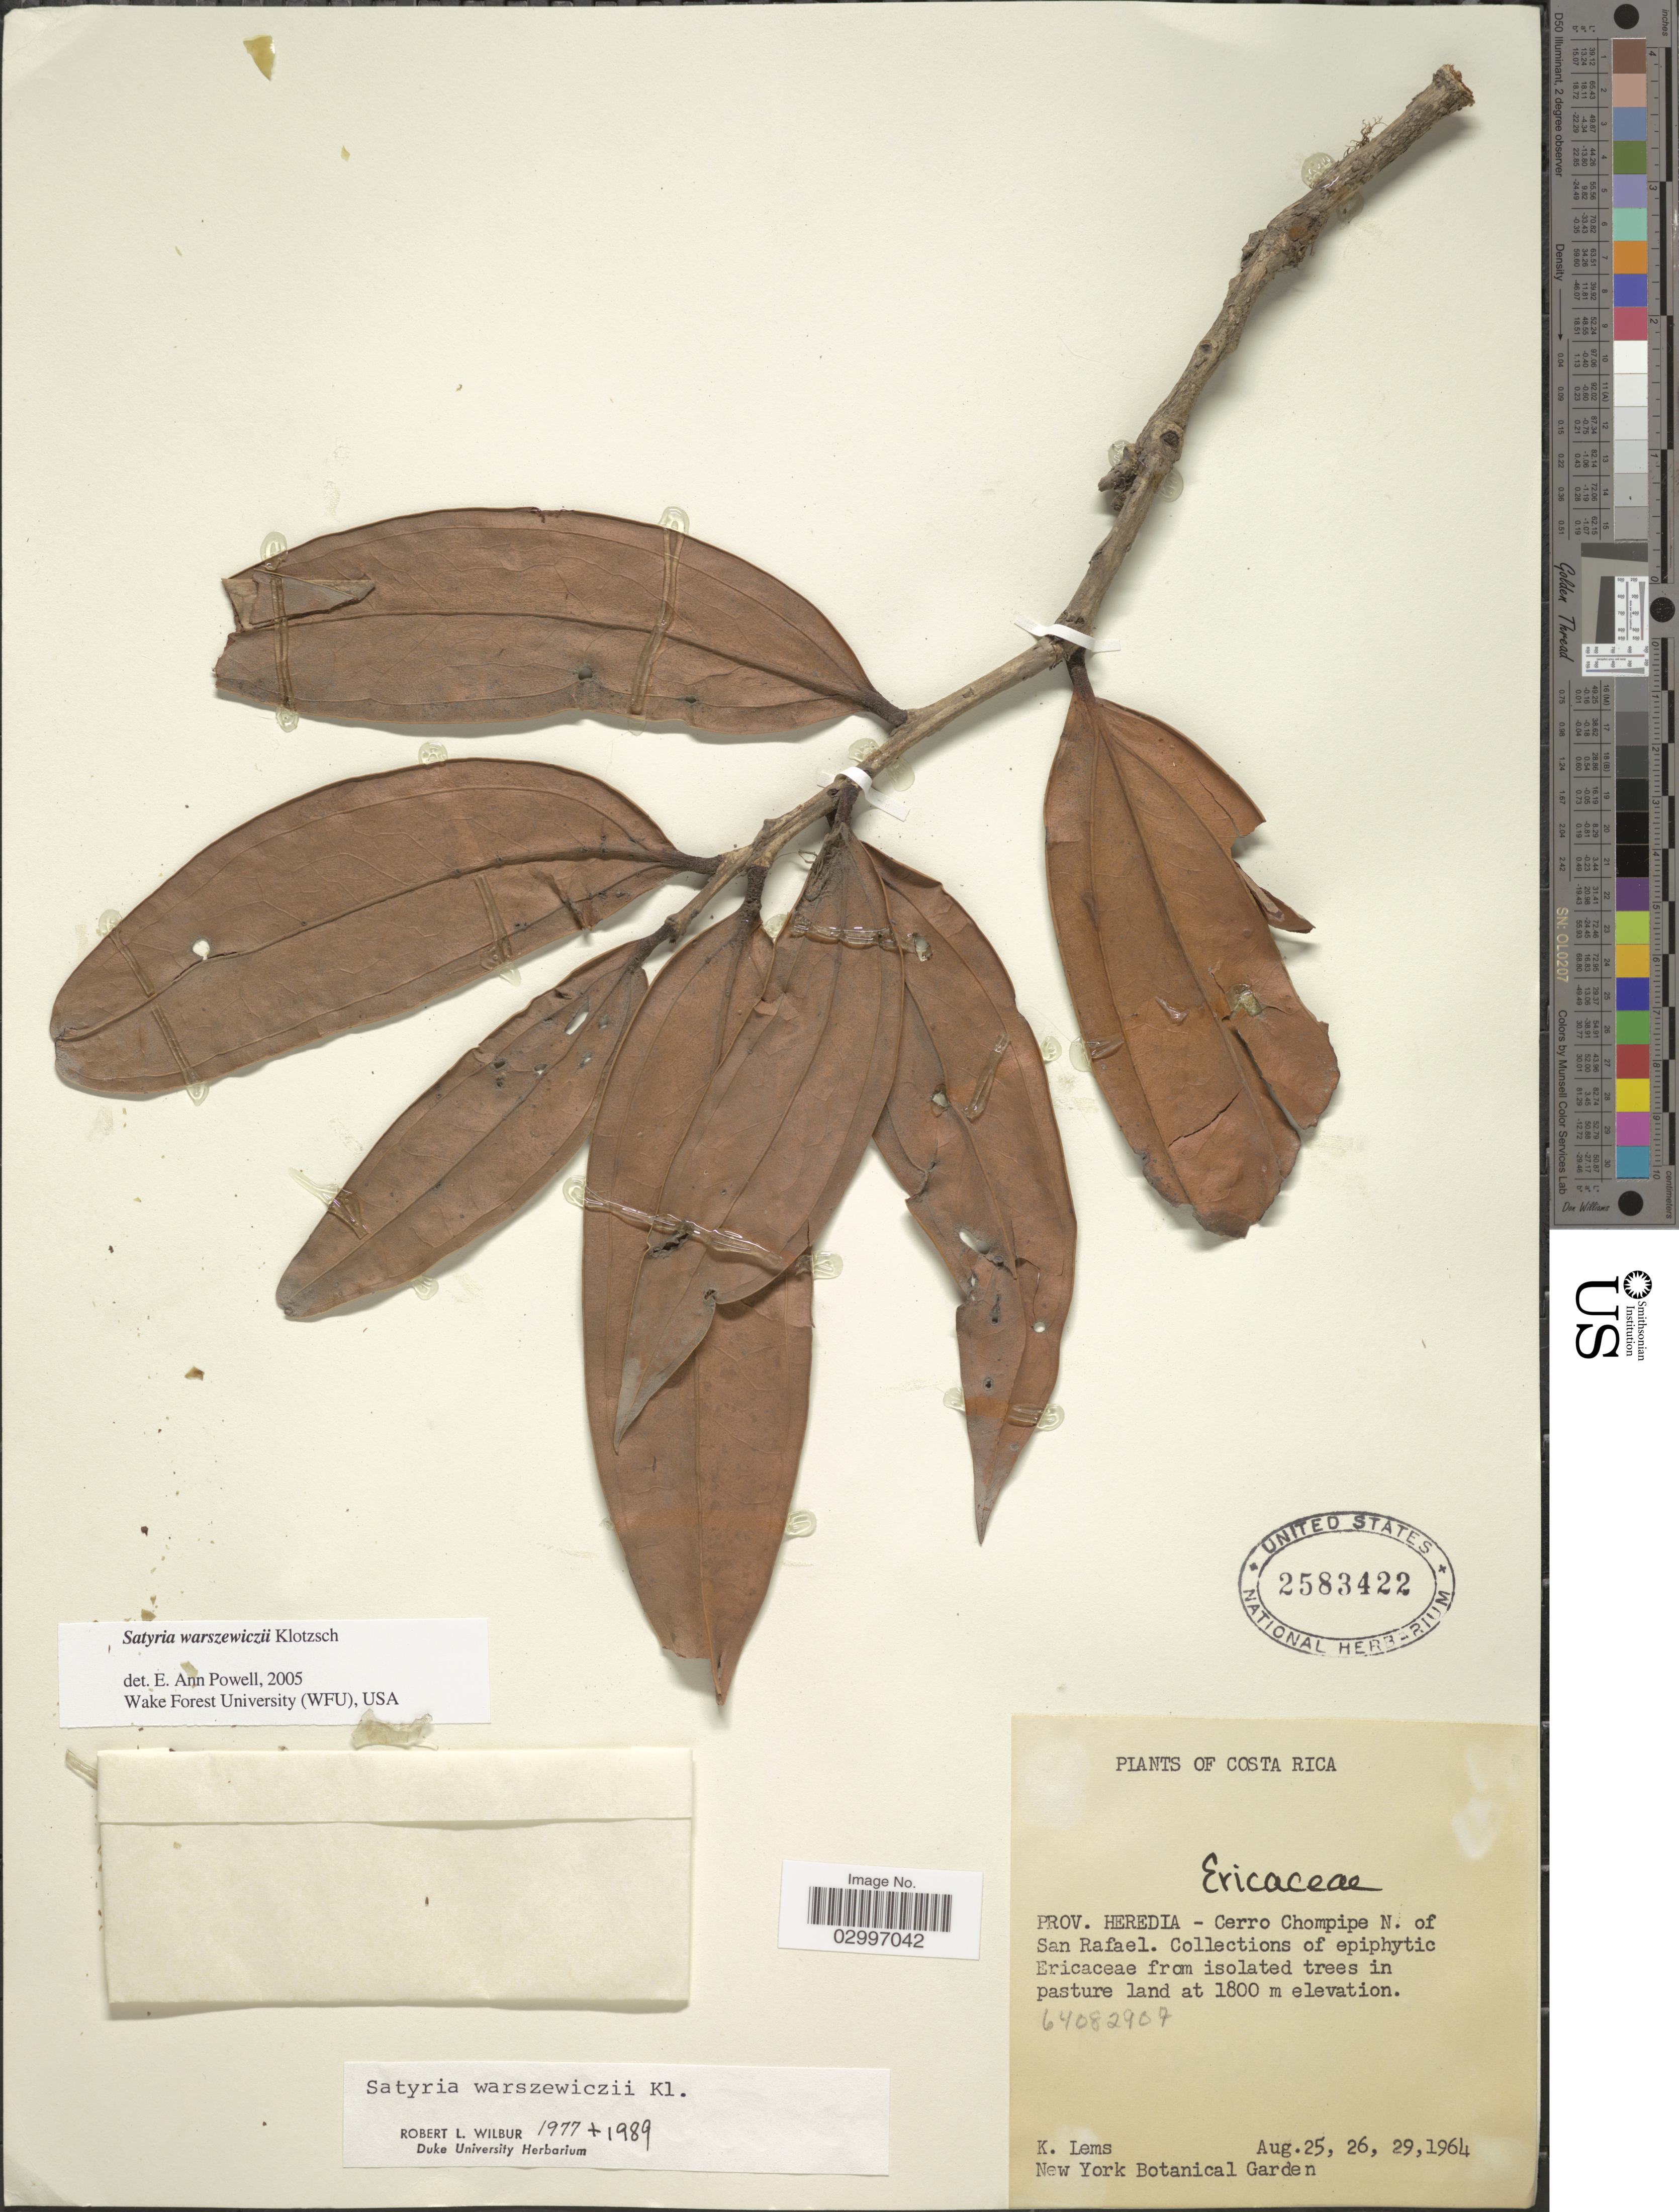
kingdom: Plantae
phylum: Tracheophyta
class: Magnoliopsida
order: Ericales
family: Ericaceae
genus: Satyria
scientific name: Satyria warszewiczii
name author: Klotzsch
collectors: K. Lems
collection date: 1964-08-25/1964-08-29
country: Costa Rica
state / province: Heredia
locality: Cerro Chompipe N. of San Rafael.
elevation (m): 1800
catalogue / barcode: US 2583422